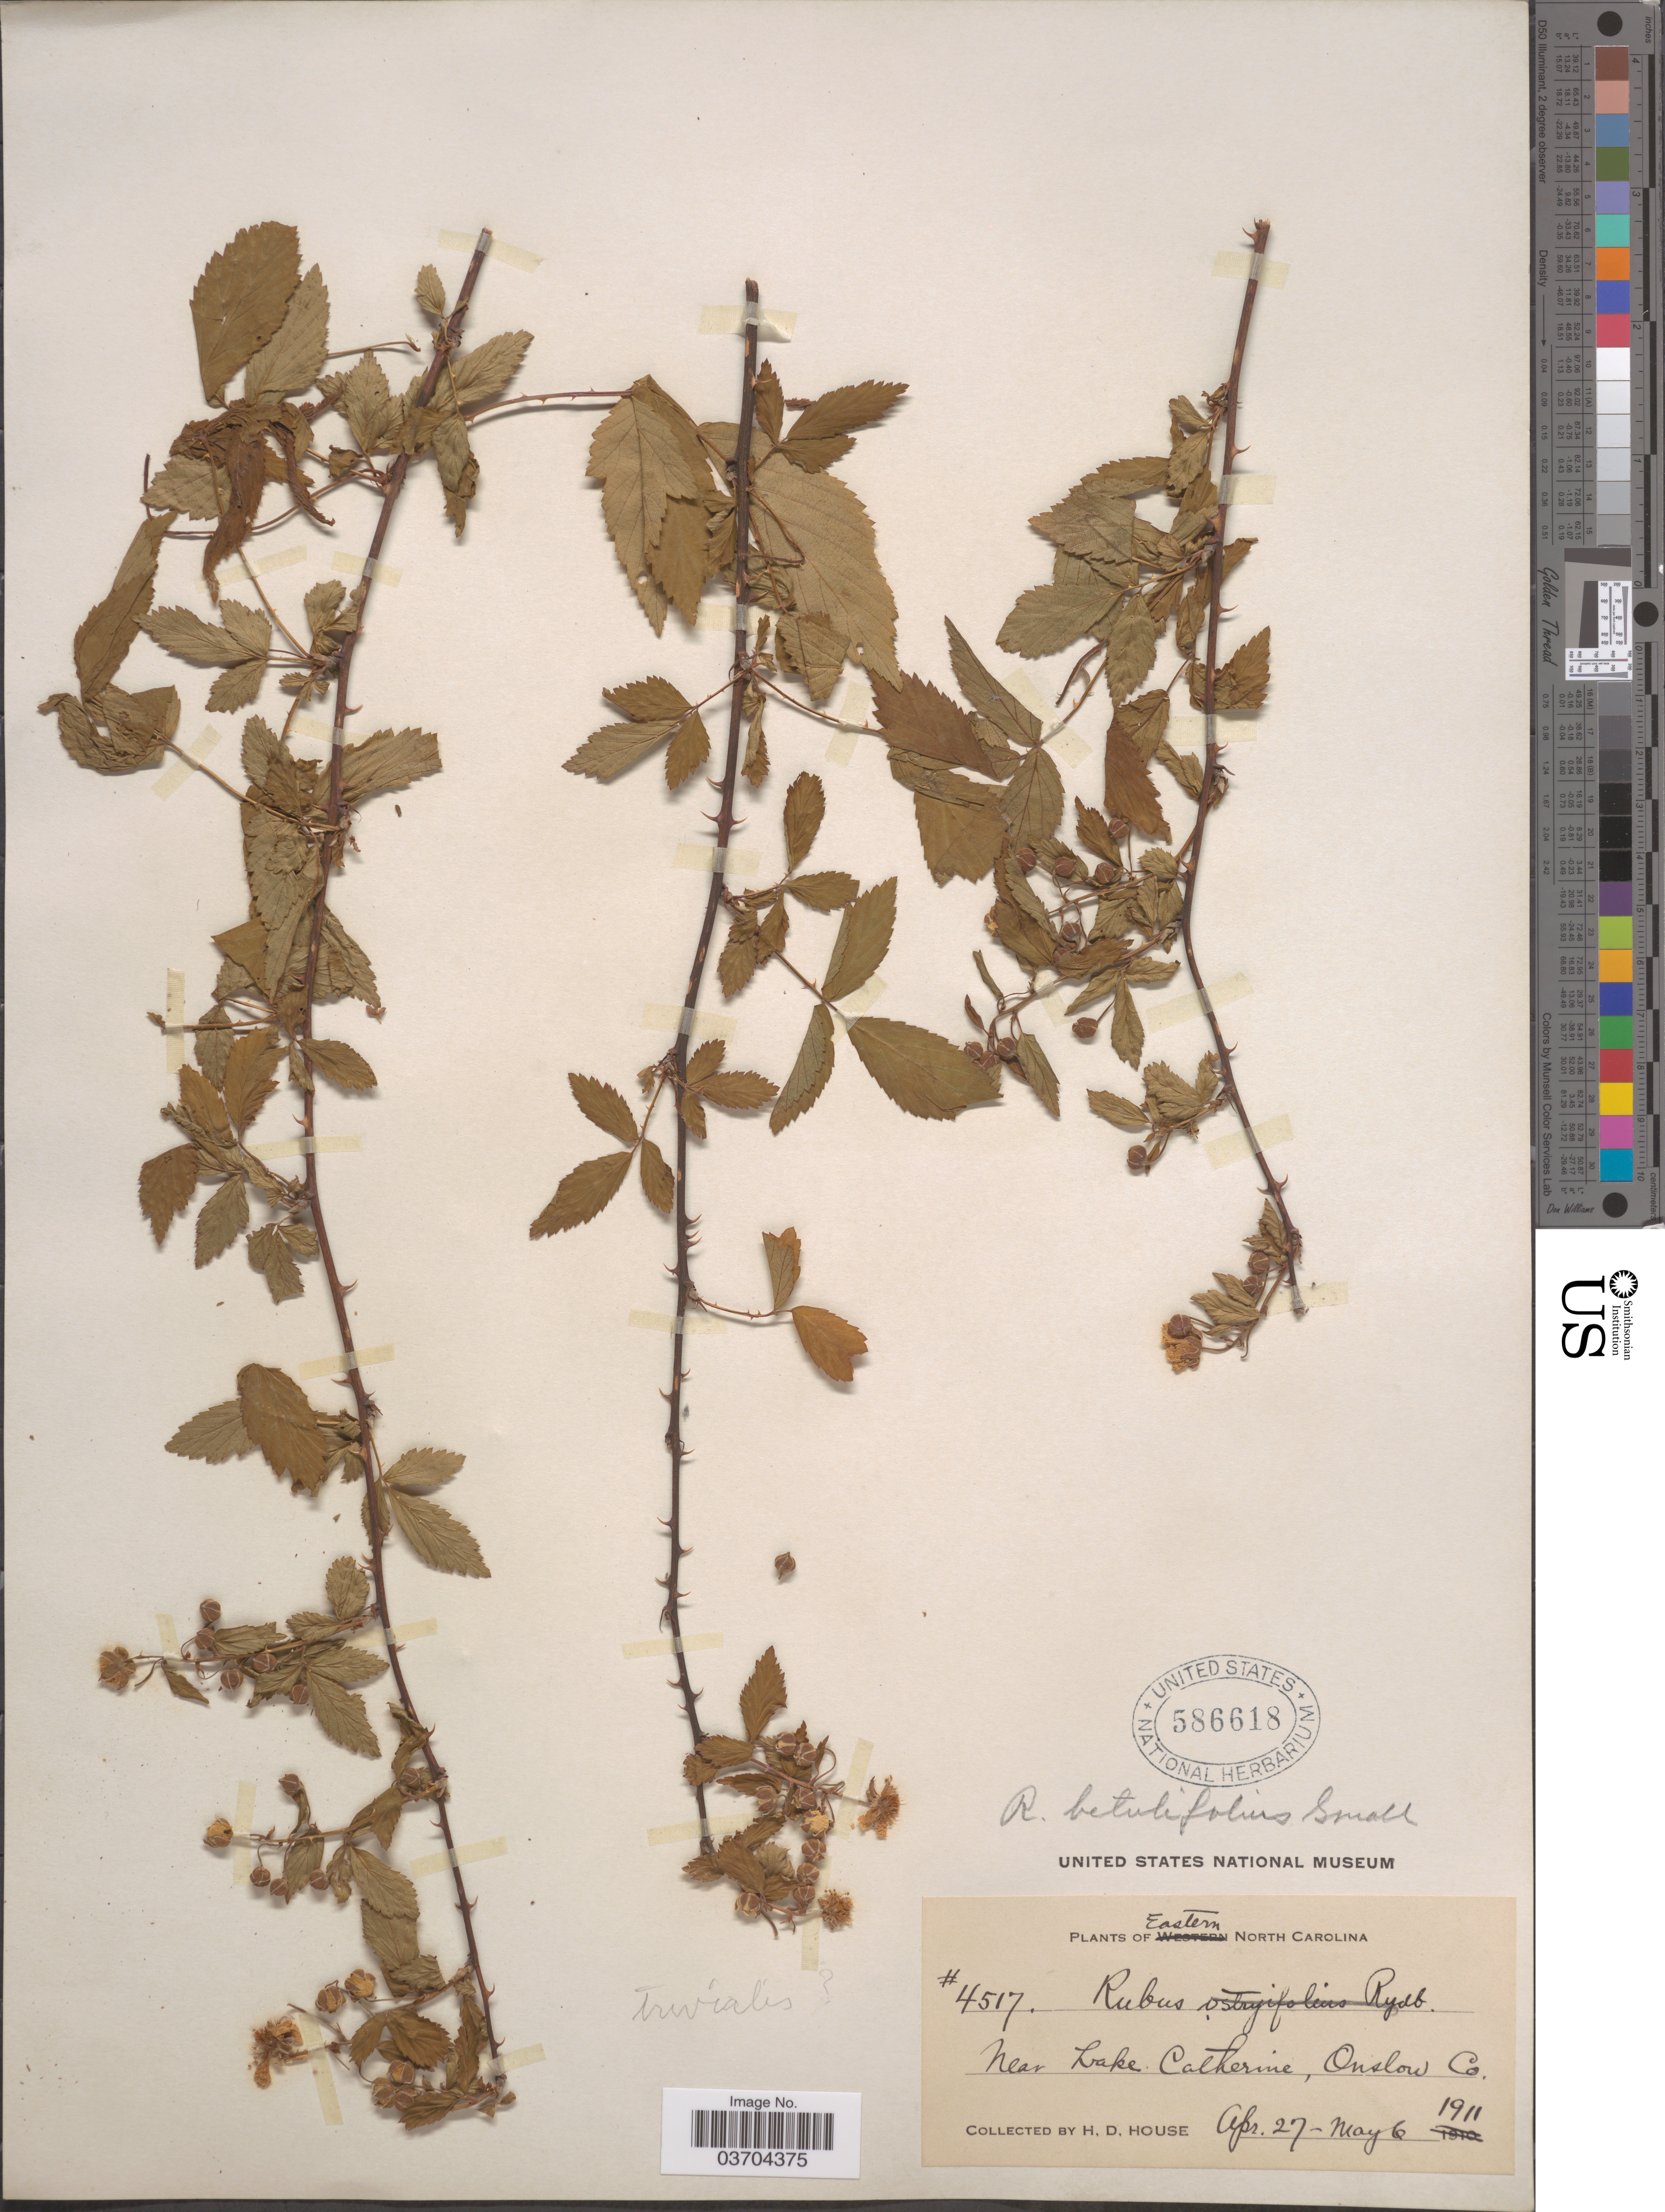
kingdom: Plantae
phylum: Tracheophyta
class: Magnoliopsida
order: Rosales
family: Rosaceae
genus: Rubus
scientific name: Rubus betulifolius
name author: Small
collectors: H. D. House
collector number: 4517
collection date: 1911-04-27/1911-05-06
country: United States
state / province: North Carolina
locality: Eastern North Carolina. Near Lake. Catherine, Onslow Co.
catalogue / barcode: US 586618